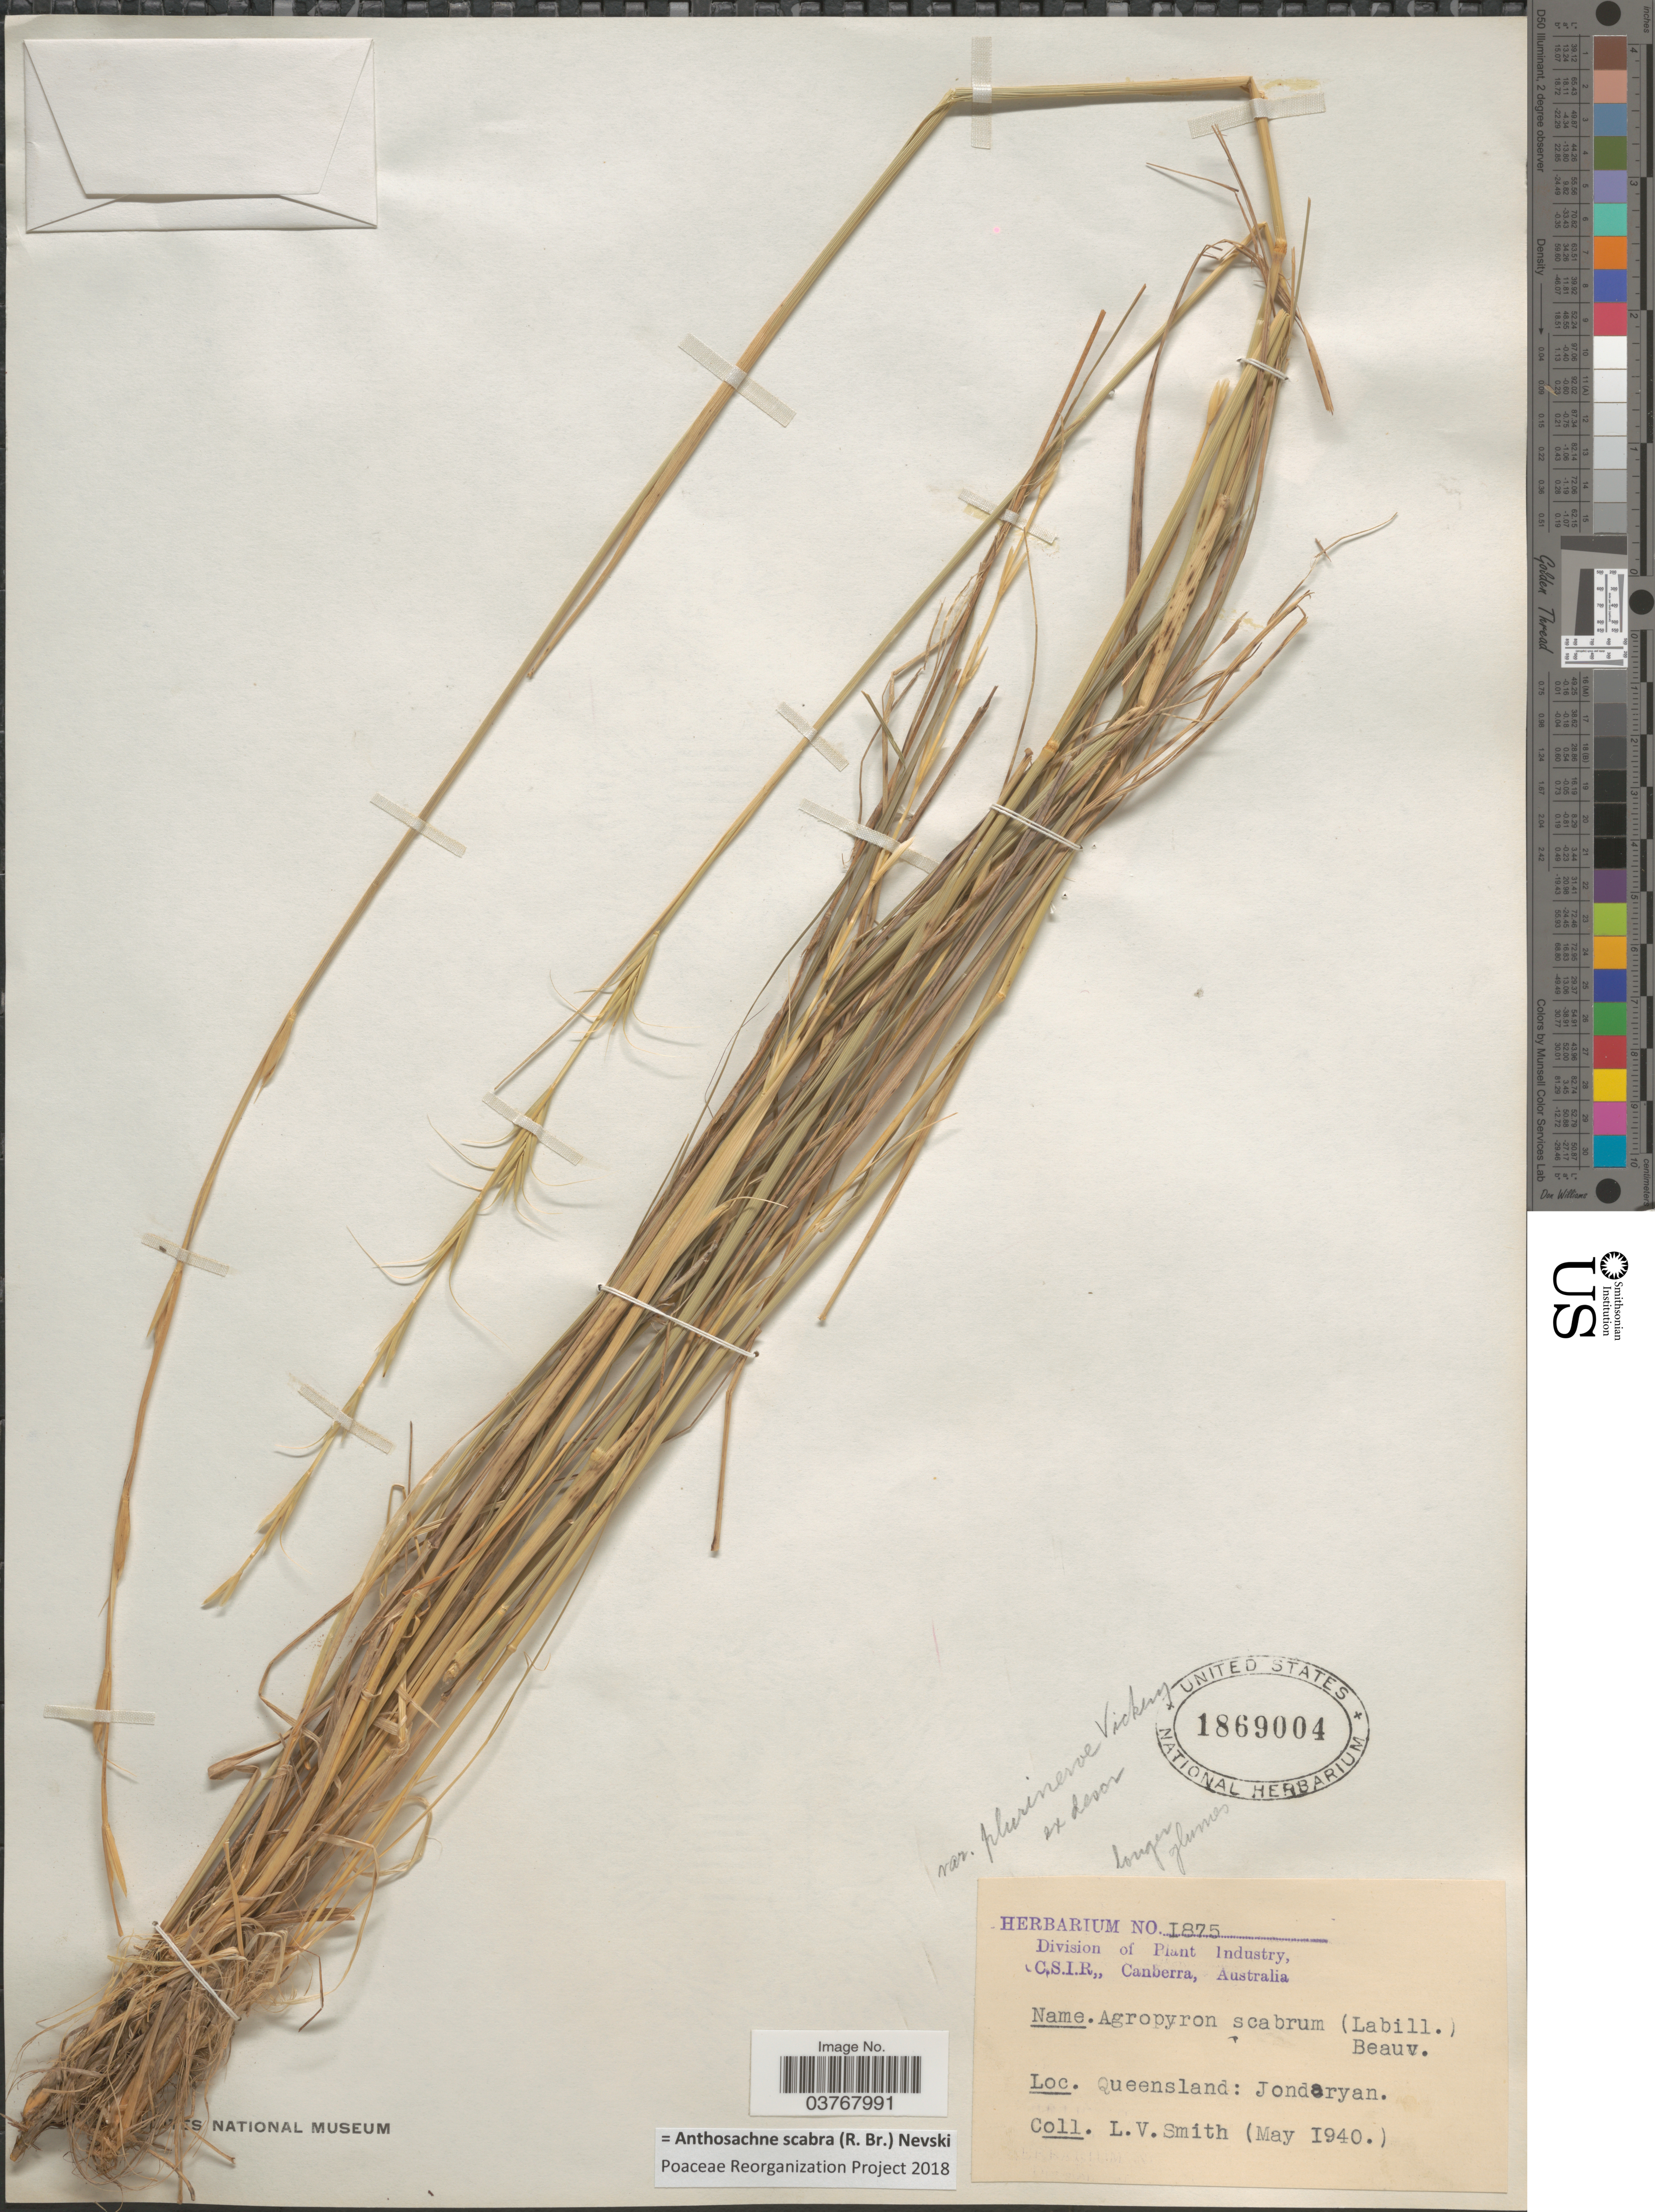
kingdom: Plantae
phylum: Tracheophyta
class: Liliopsida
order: Poales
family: Poaceae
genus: Anthosachne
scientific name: Anthosachne scabra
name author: (R. Br.) Nevski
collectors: L. Smith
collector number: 1875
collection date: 1940-05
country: Australia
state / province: Queensland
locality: Jondaryan.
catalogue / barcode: US 1869004